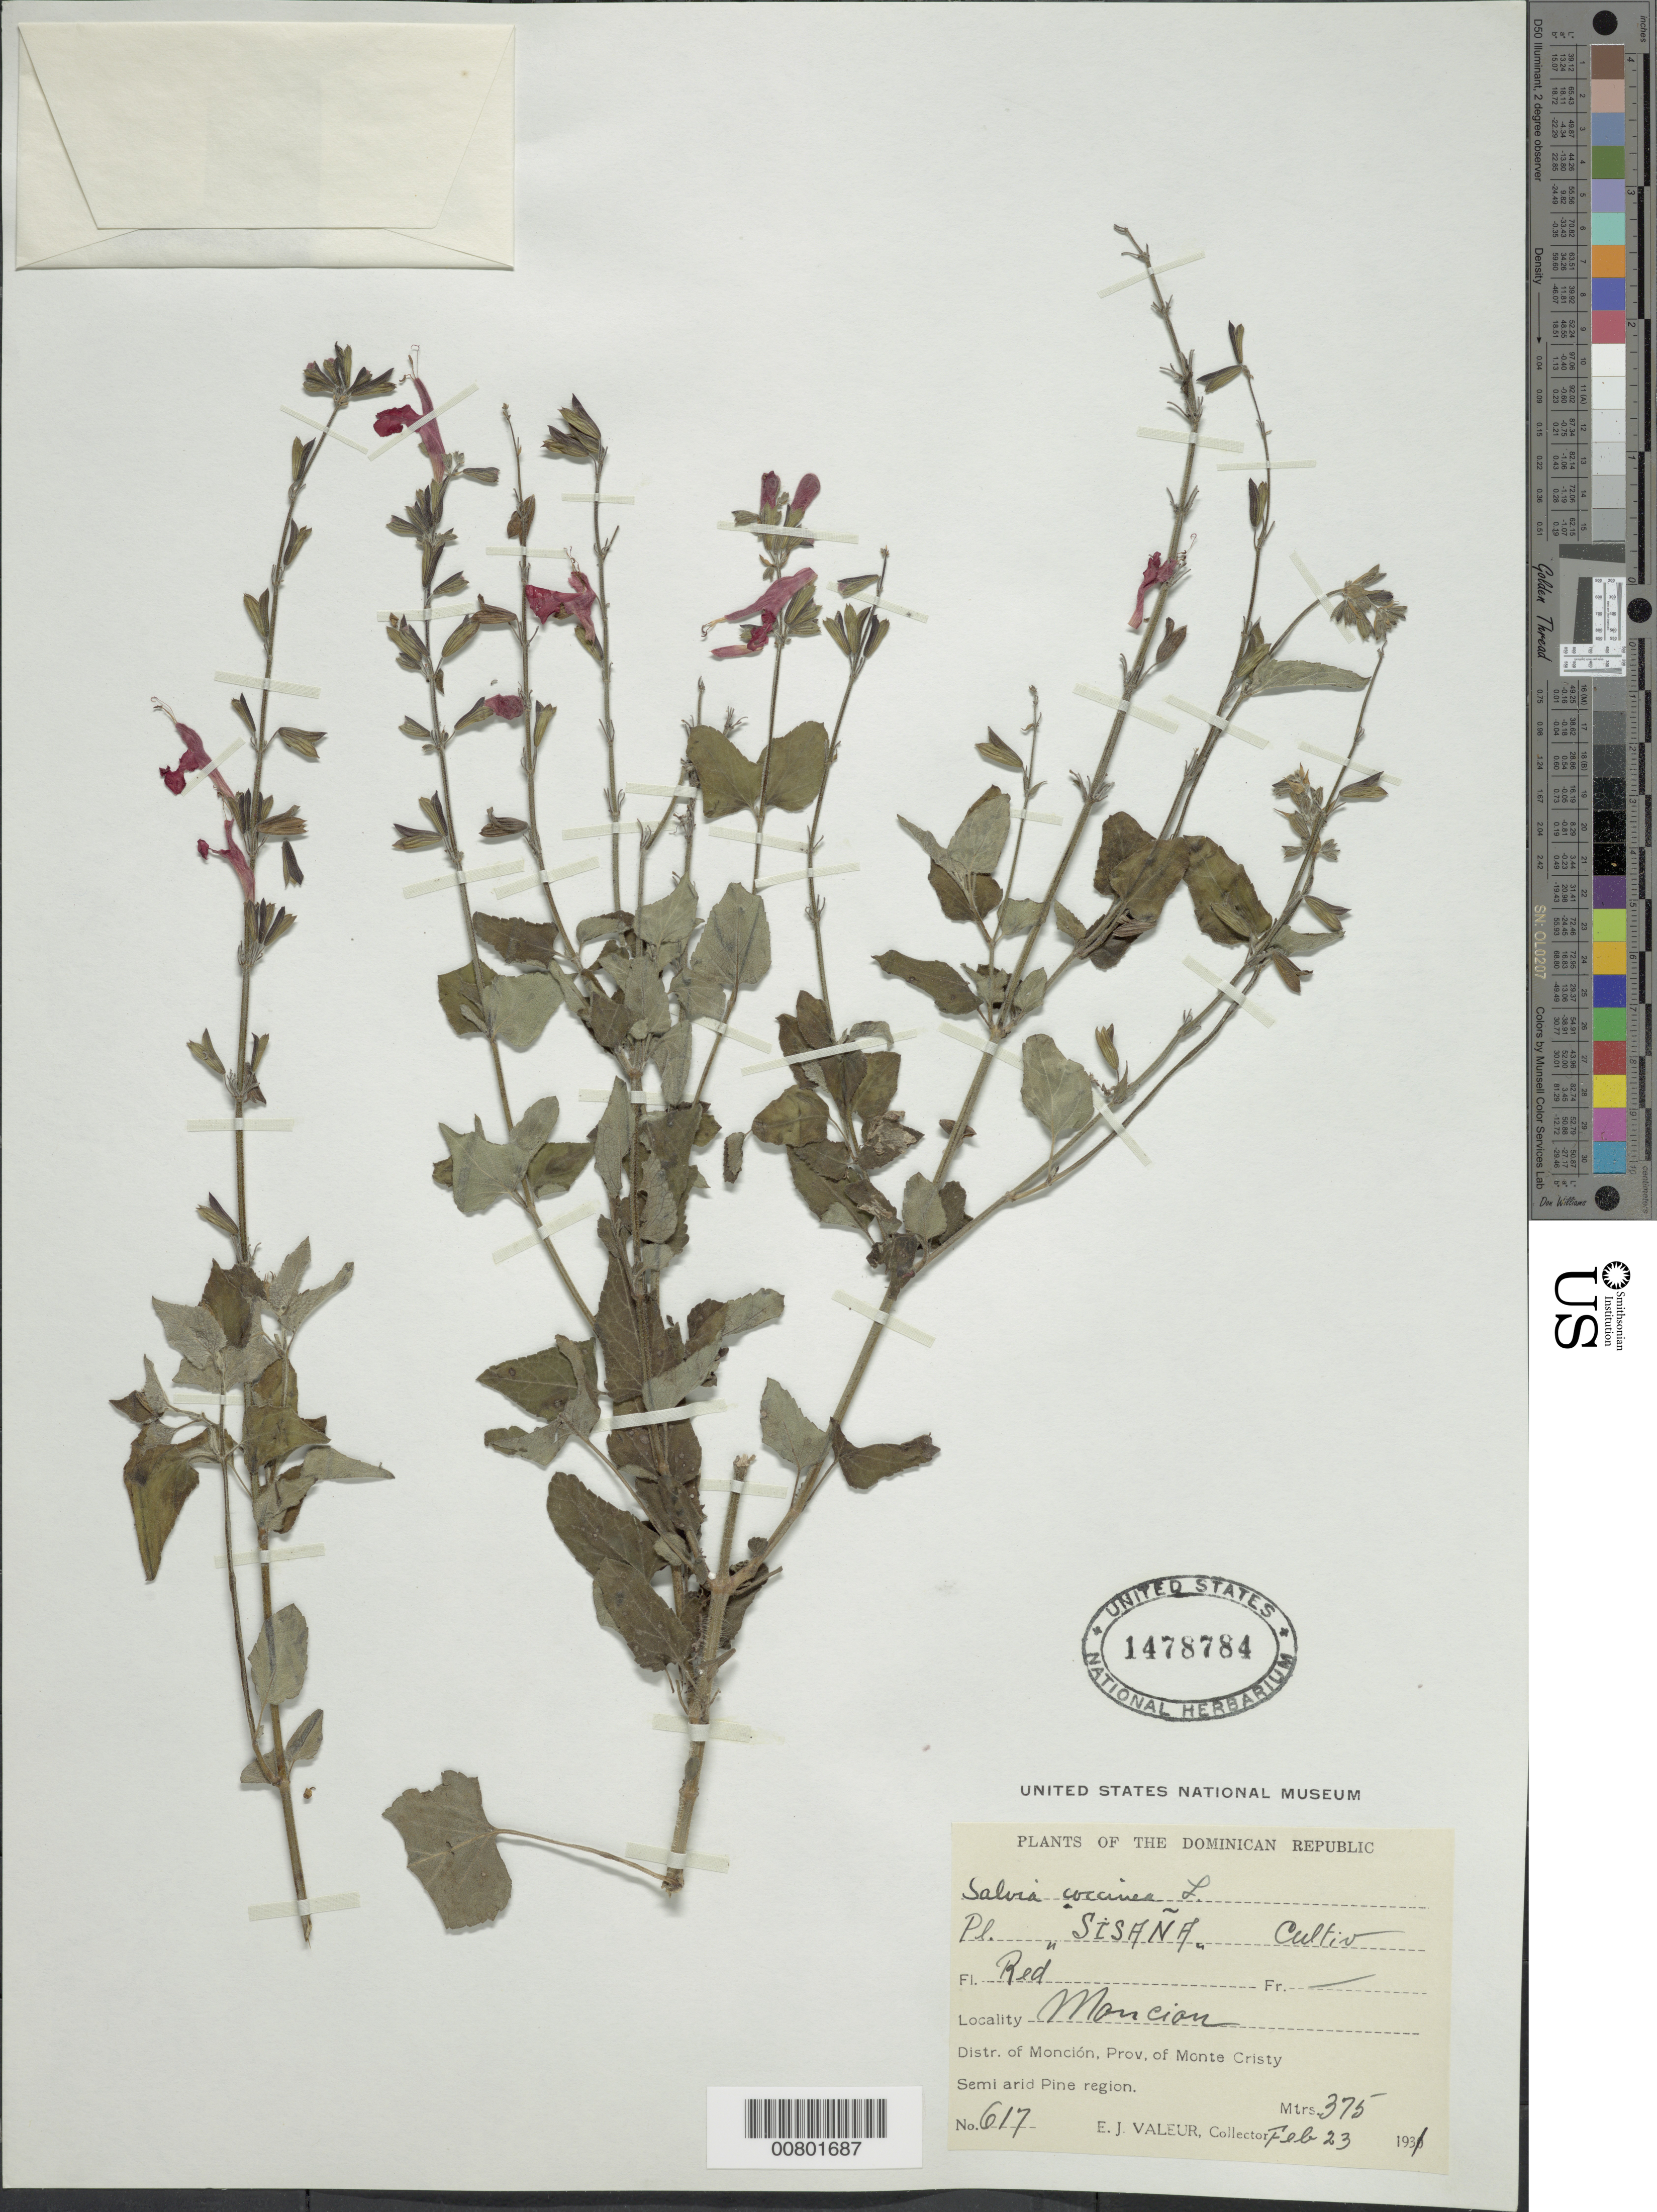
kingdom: Plantae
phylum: Tracheophyta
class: Magnoliopsida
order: Lamiales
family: Lamiaceae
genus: Salvia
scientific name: Salvia coccinea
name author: Buc'hoz ex Etl.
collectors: E. Valeur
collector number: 617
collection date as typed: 23 Feb 1931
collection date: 1931-02-23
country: Dominican Republic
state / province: Monte Cristi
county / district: Monción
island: Hispaniola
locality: Moncion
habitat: Semi arid pine region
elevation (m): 375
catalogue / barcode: US 1478784